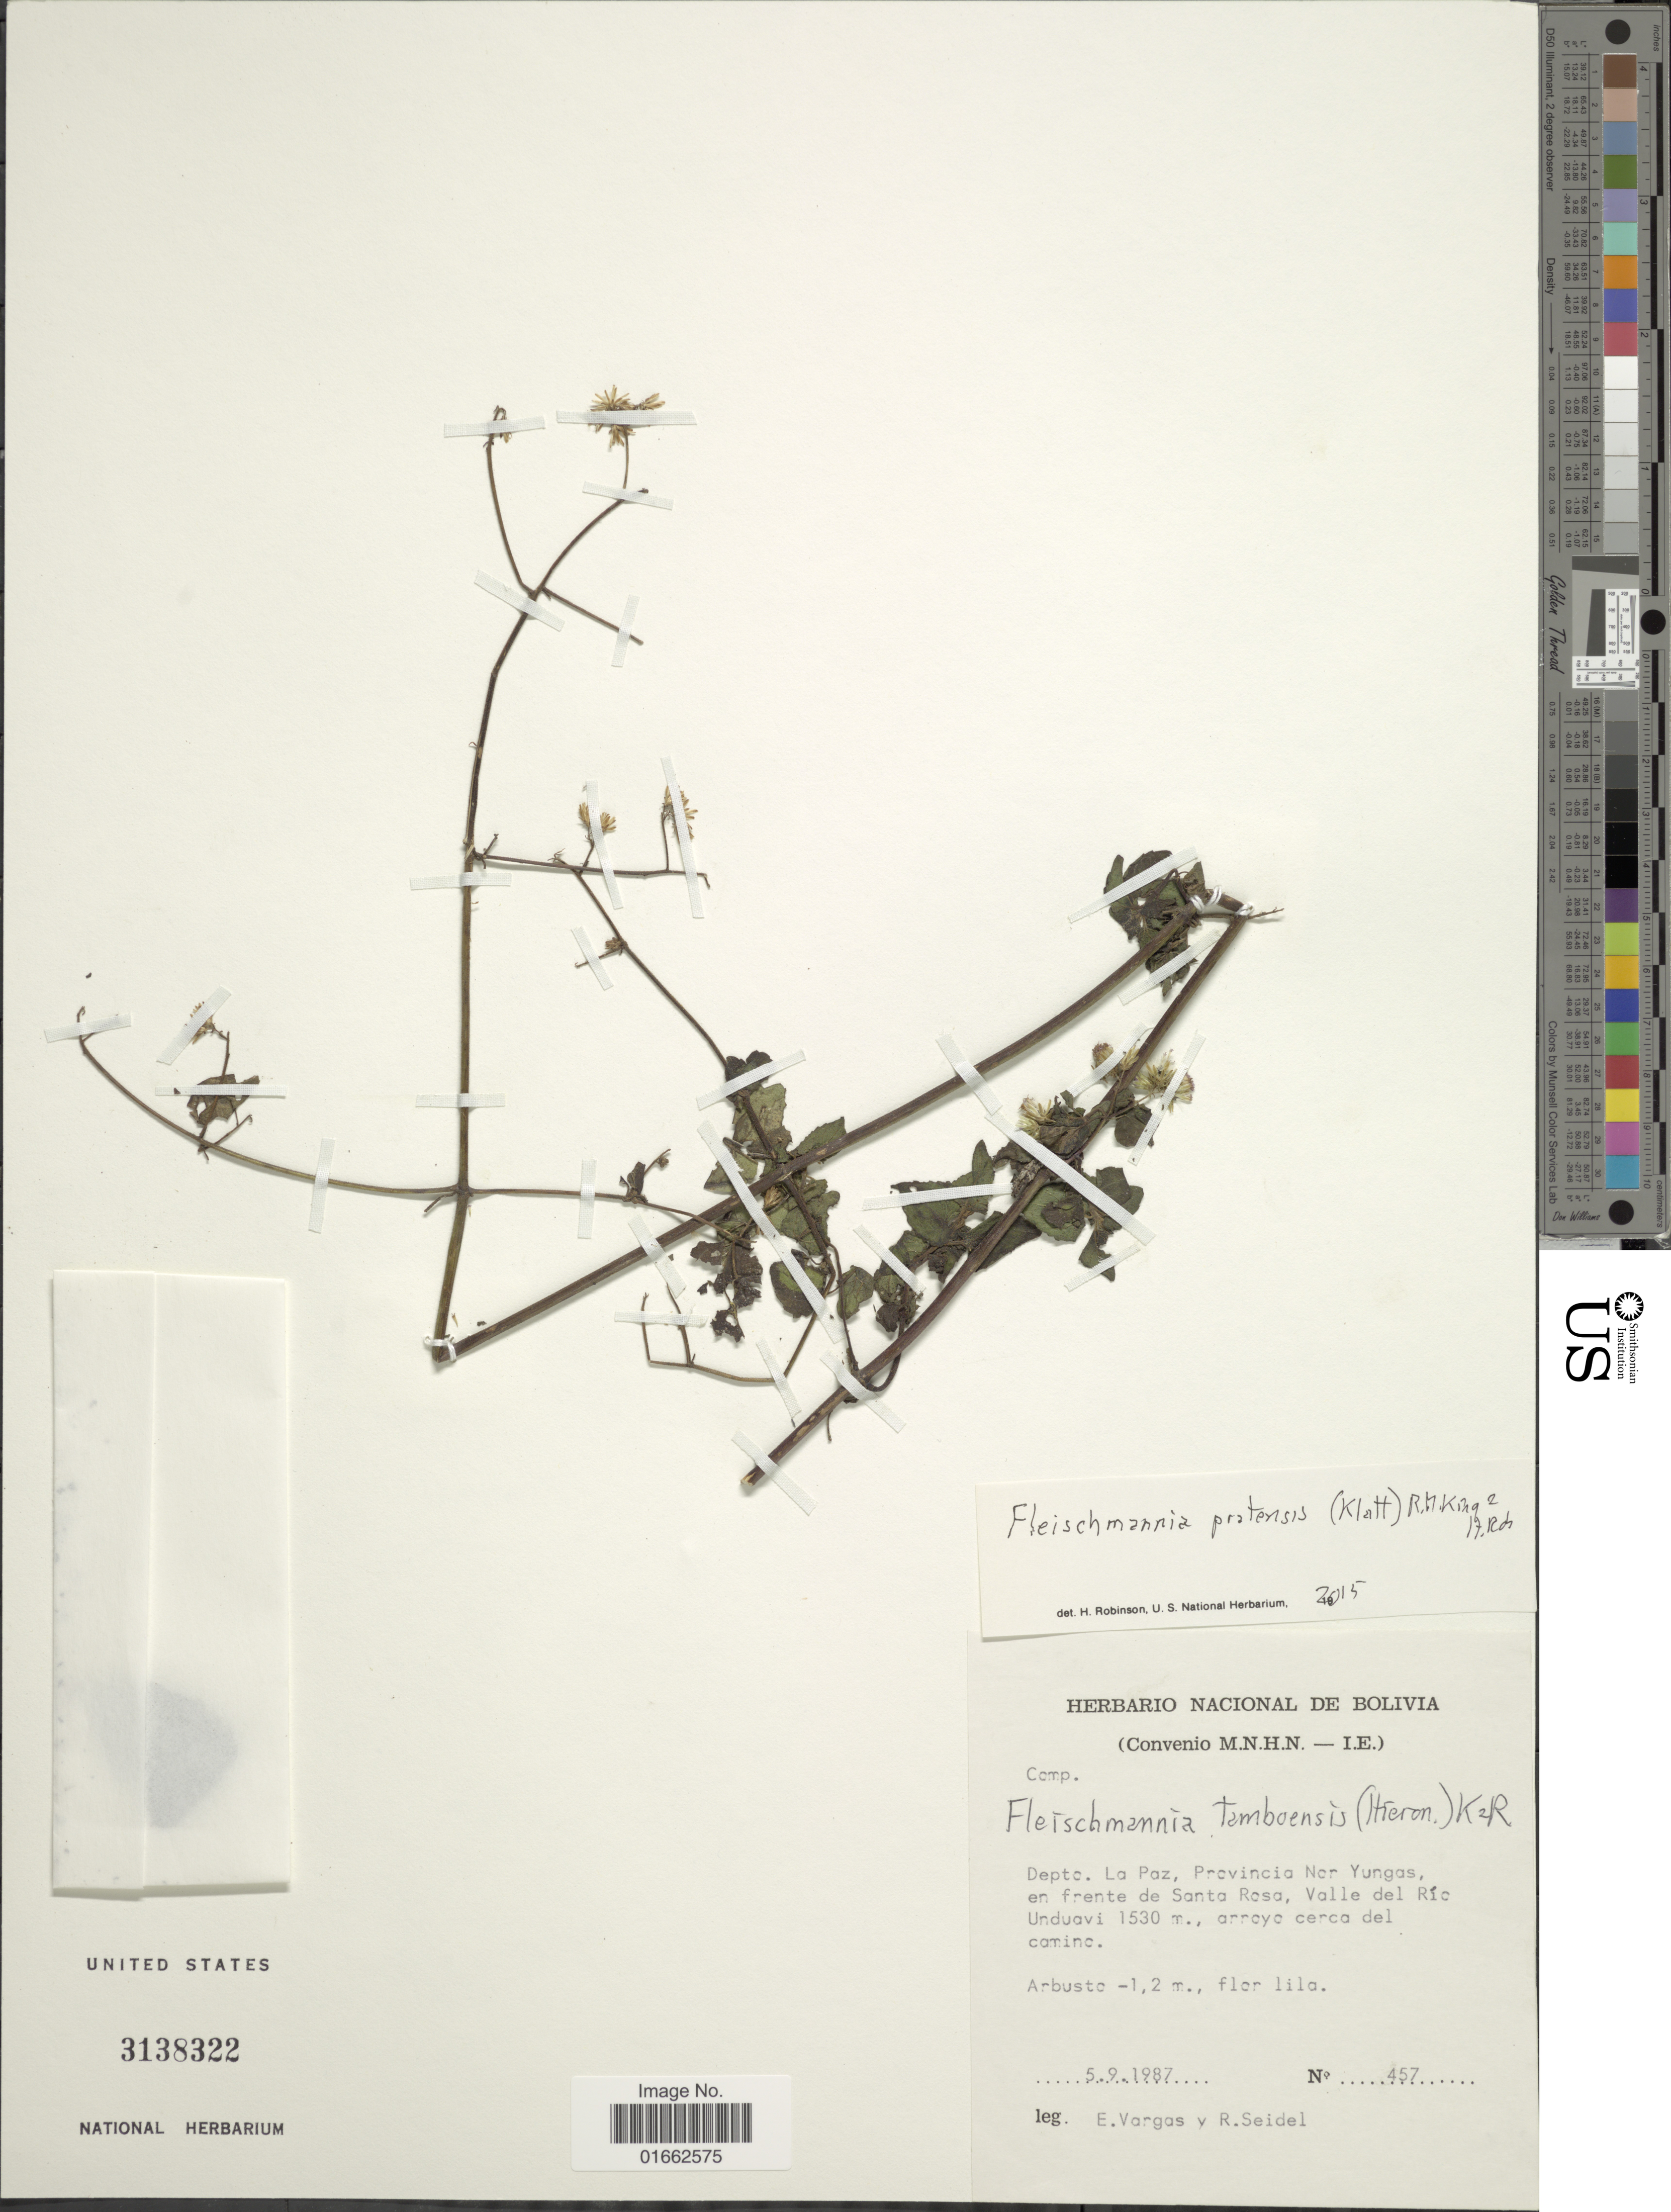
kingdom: Plantae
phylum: Tracheophyta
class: Magnoliopsida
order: Asterales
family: Asteraceae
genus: Fleischmannia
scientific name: Fleischmannia pratensis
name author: (Klatt) R.M. King & H. Rob.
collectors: E. Vargas & R. Seidel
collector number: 457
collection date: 1987-09-05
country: Bolivia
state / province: La Paz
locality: Provincia Nor Yungas, en frente de Santa Rosa, Valle del Río Unduavi, arroyo cerca del camino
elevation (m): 1530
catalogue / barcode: US 3138322